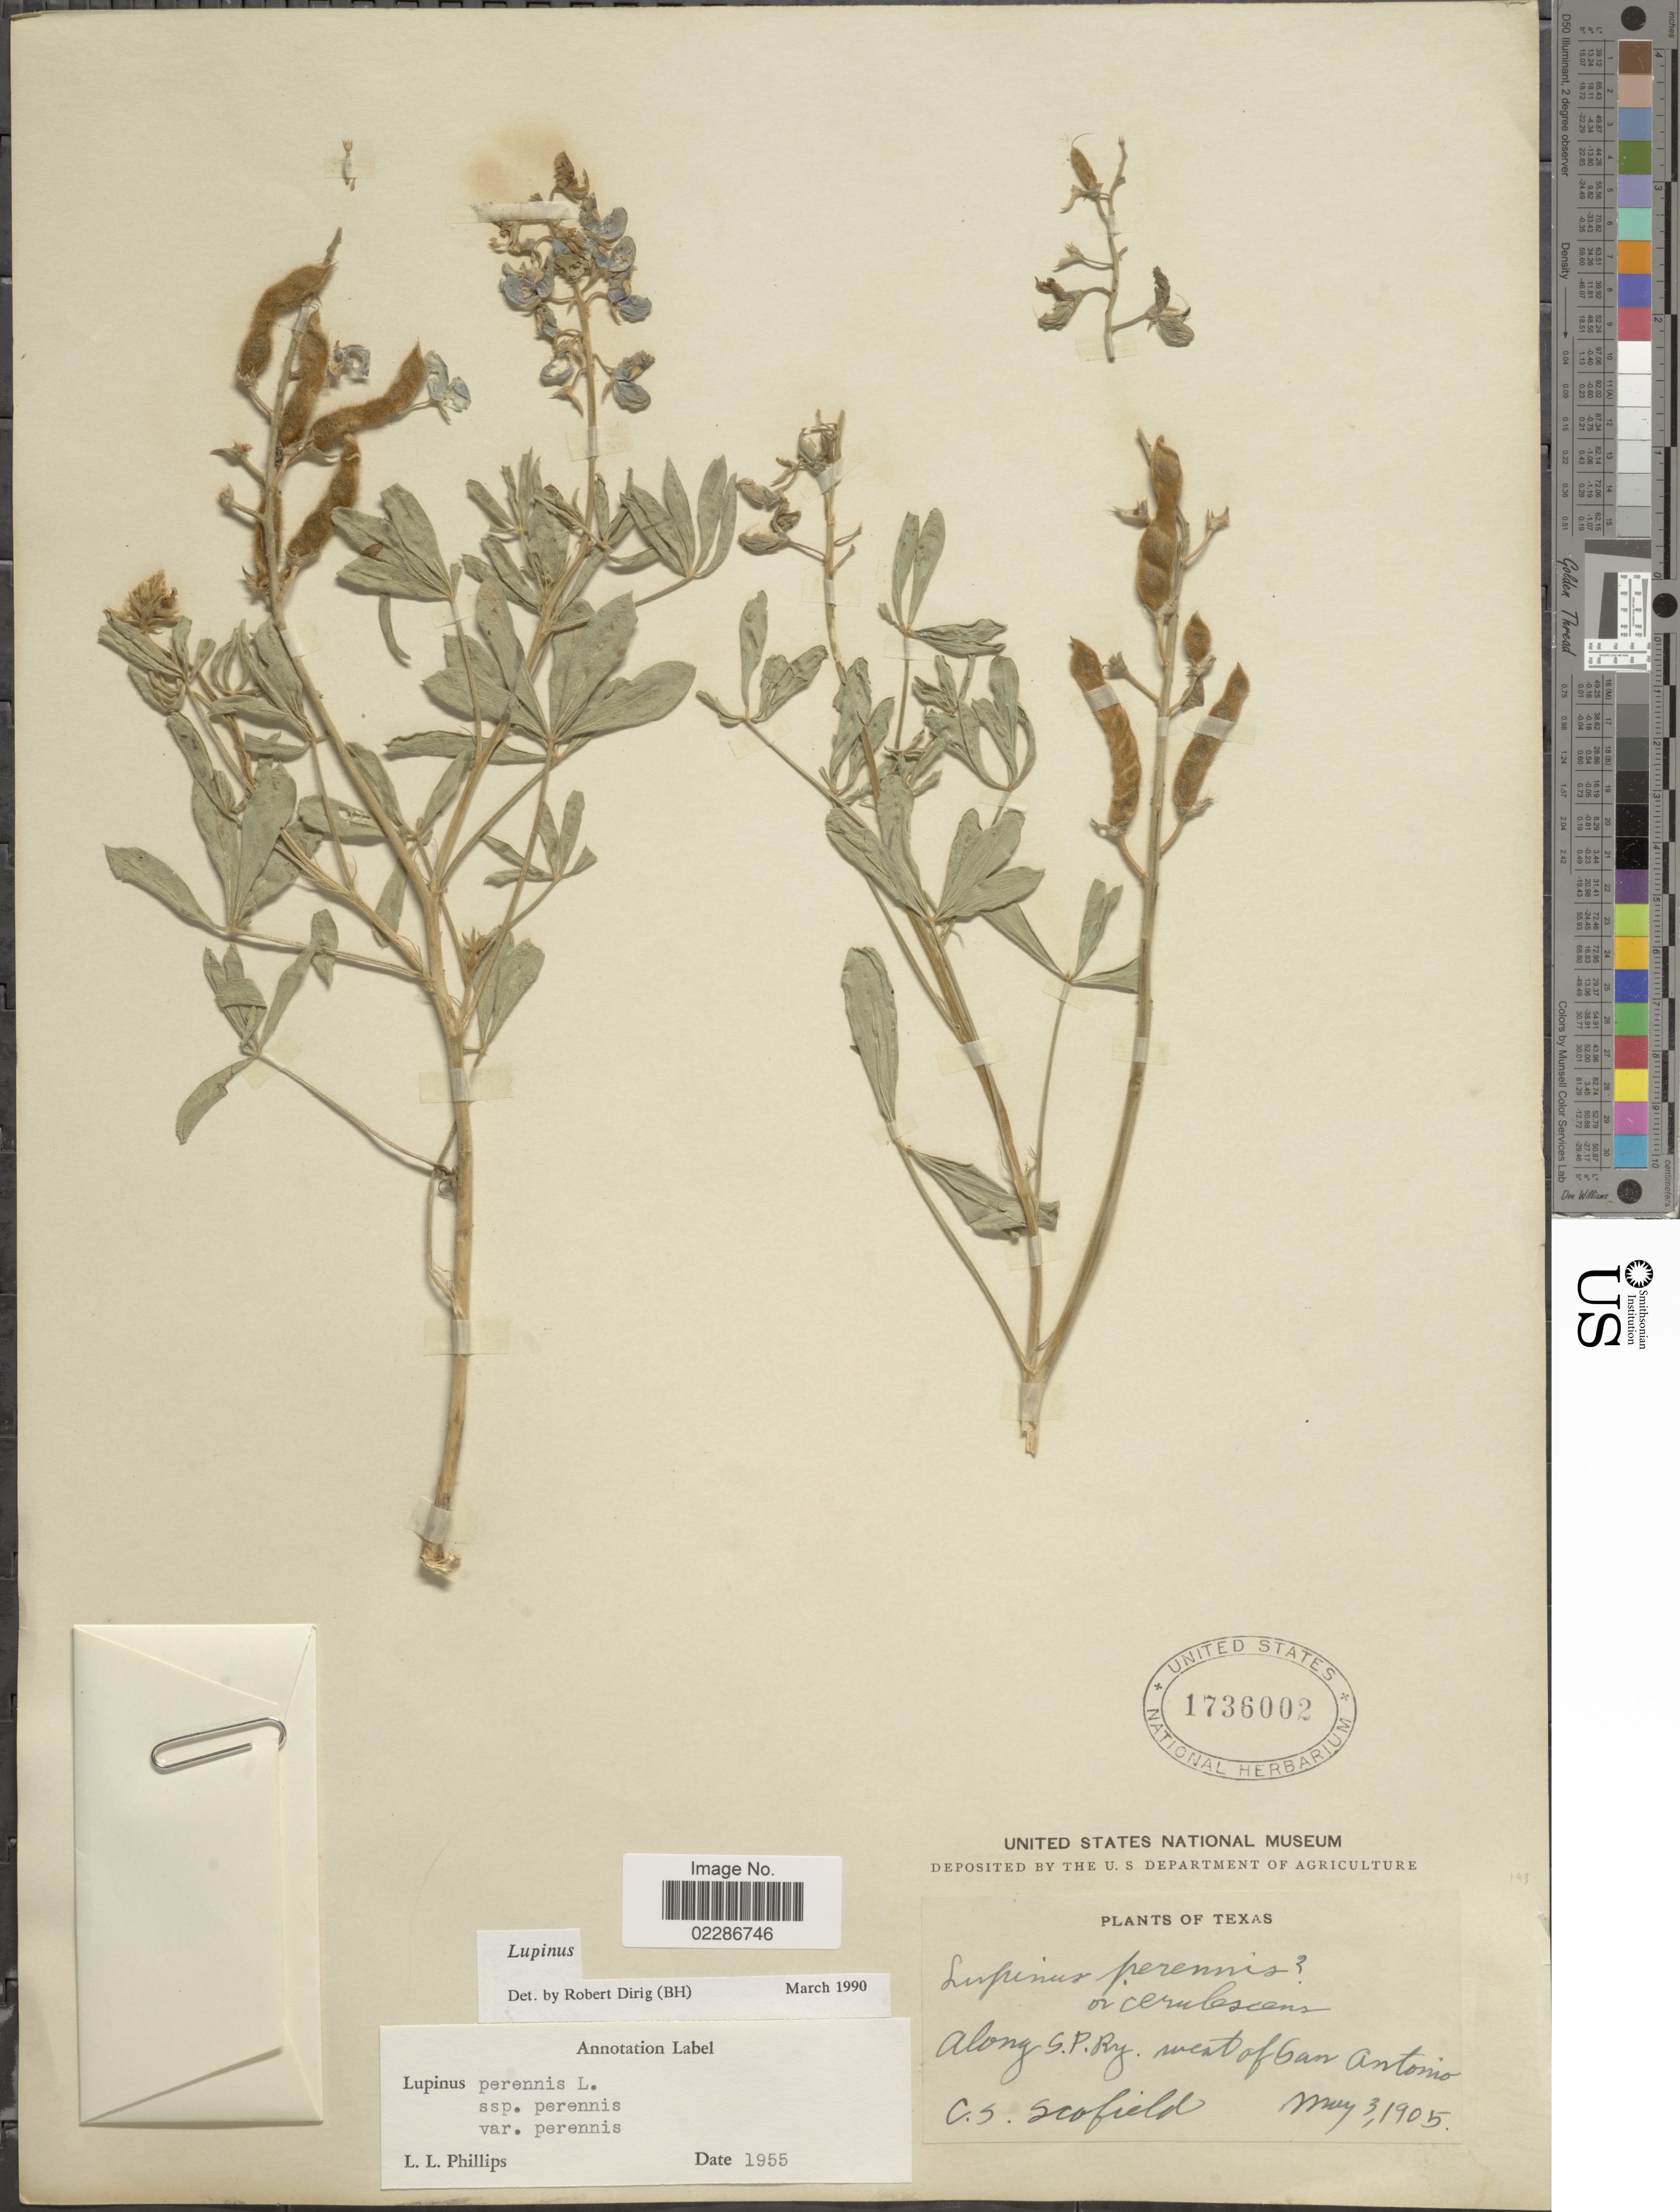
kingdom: Plantae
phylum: Tracheophyta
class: Magnoliopsida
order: Fabales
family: Fabaceae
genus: Lupinus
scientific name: Lupinus perennis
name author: L.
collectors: C. Scofield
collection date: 1905-05-03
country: United States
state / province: Texas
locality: Along S. P. Ry. west of San Antonio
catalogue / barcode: US 1736002